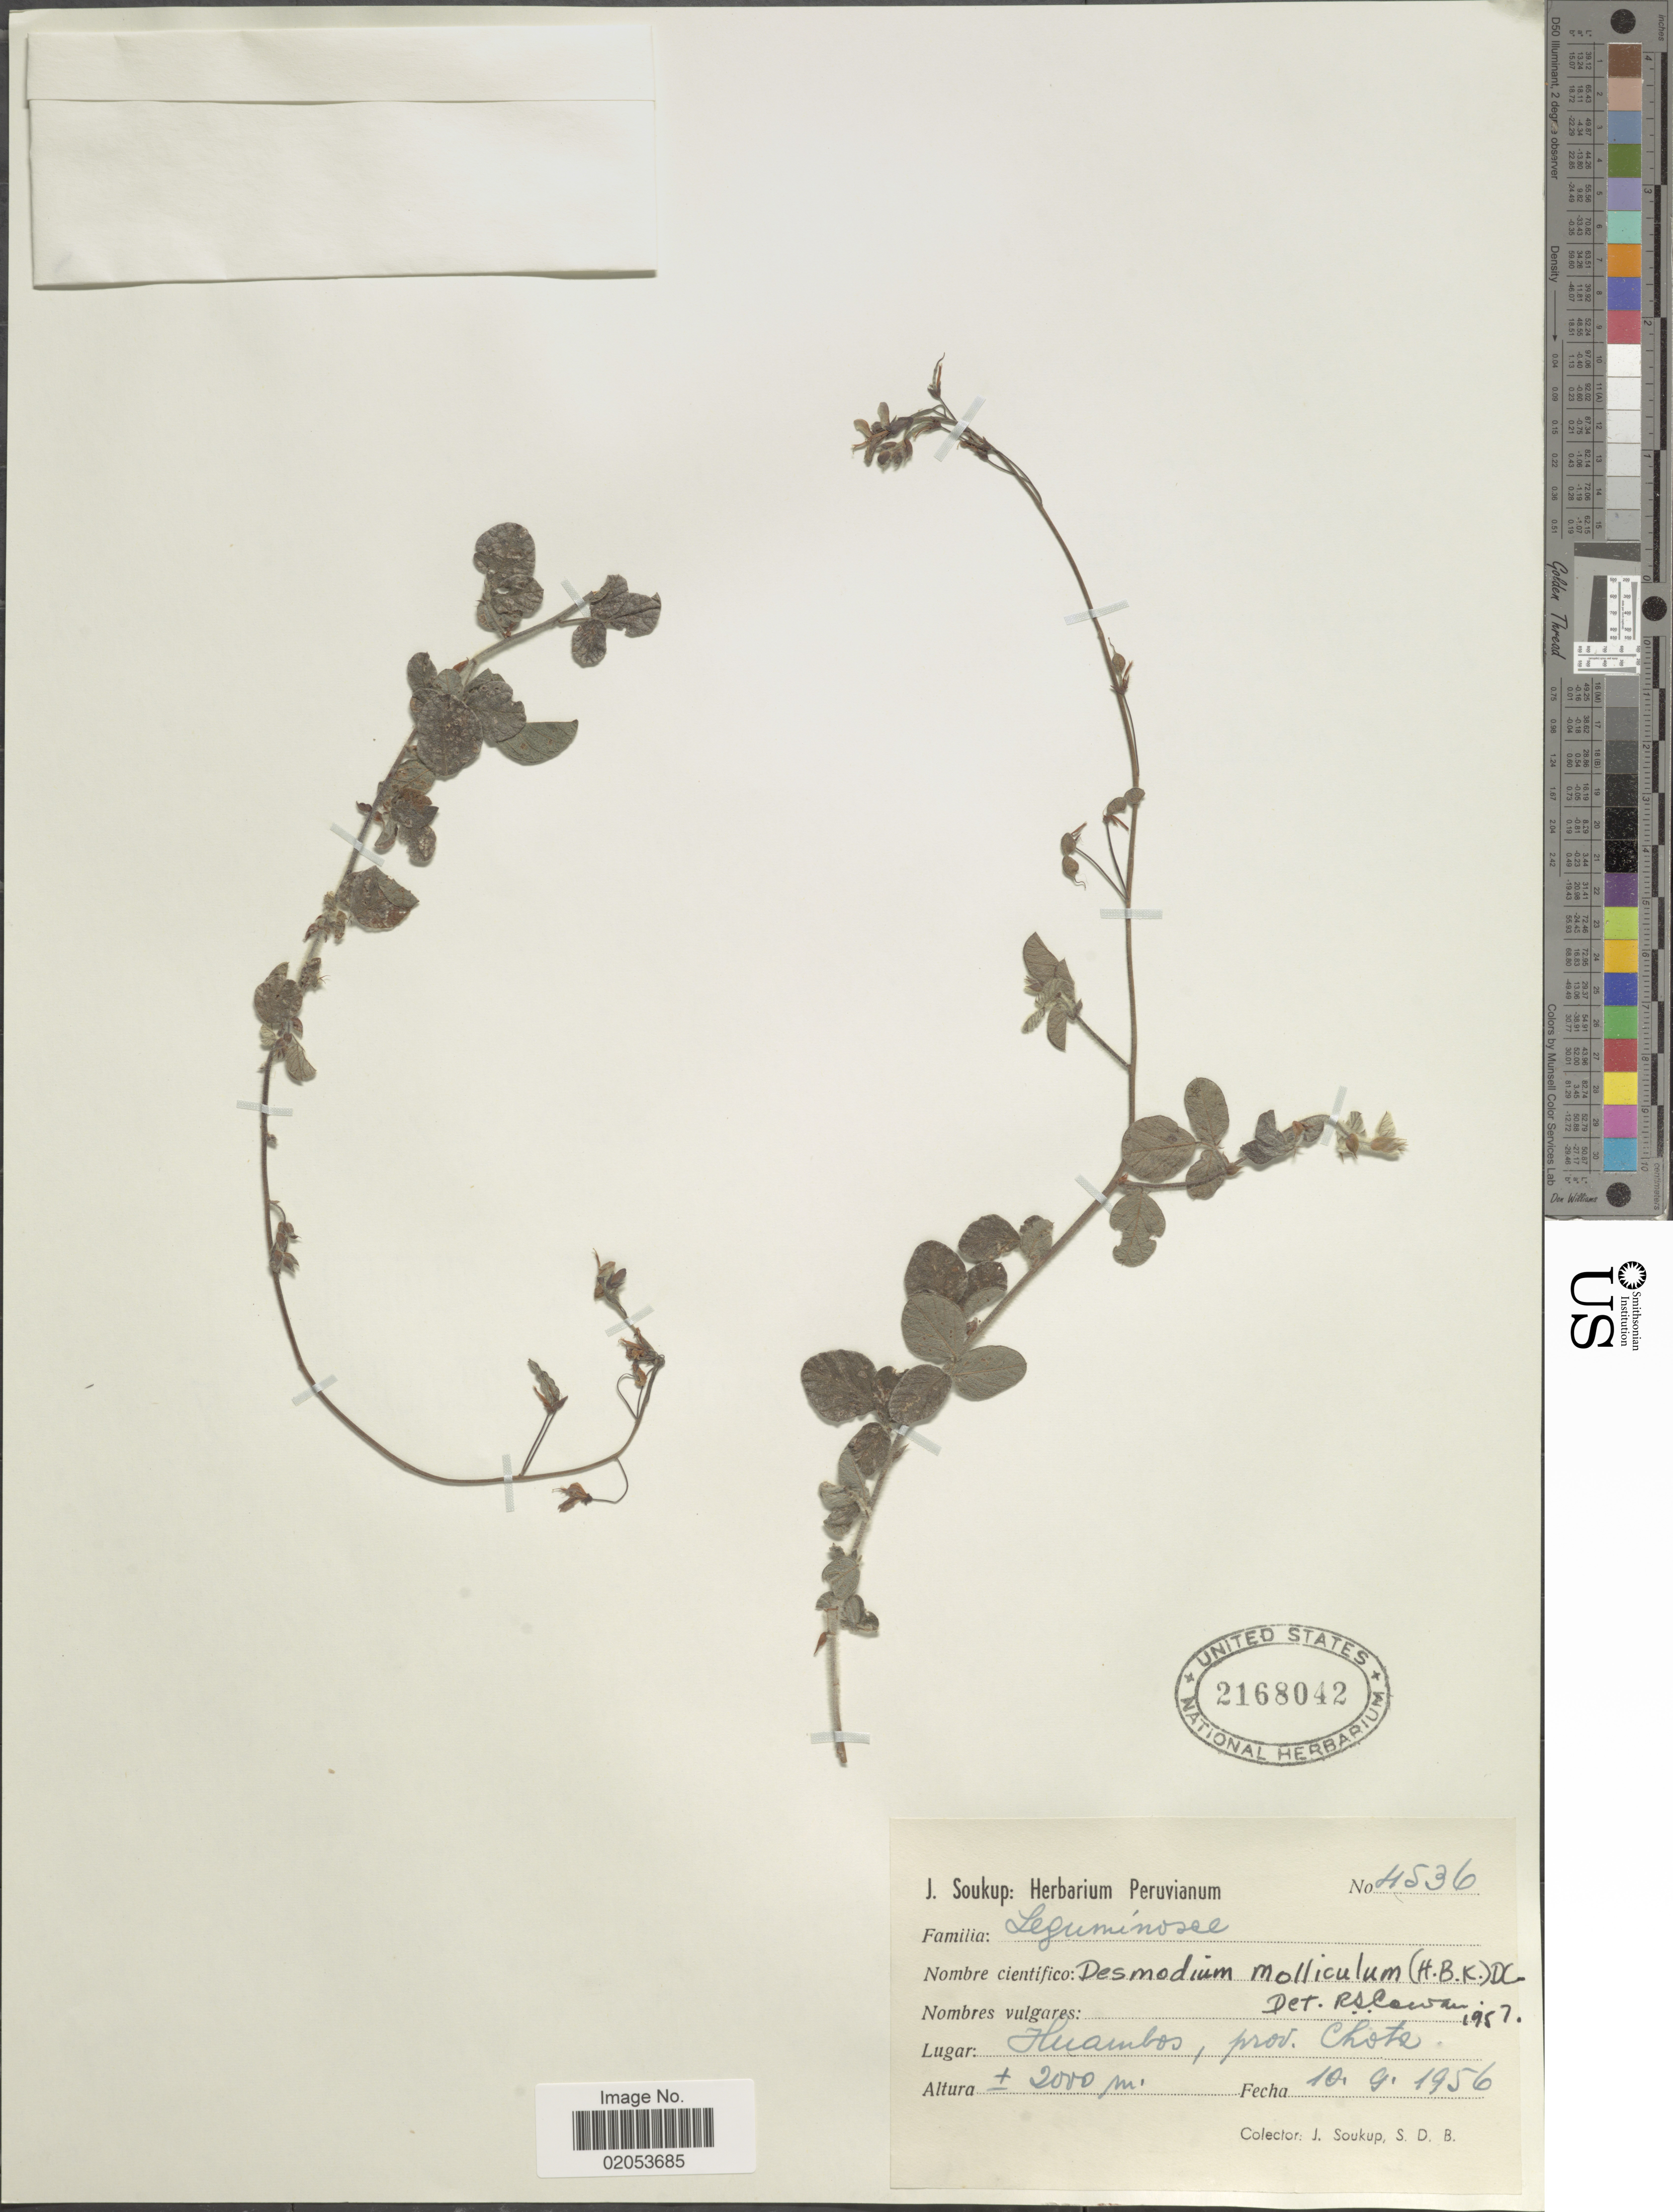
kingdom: Plantae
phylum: Tracheophyta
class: Magnoliopsida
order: Fabales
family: Fabaceae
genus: Desmodium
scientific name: Desmodium molliculum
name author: (Kunth) DC.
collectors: J. Soukup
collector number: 4536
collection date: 1956-09-10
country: Peru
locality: Huambos, prov. Chote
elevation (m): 2000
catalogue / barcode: US 2168042